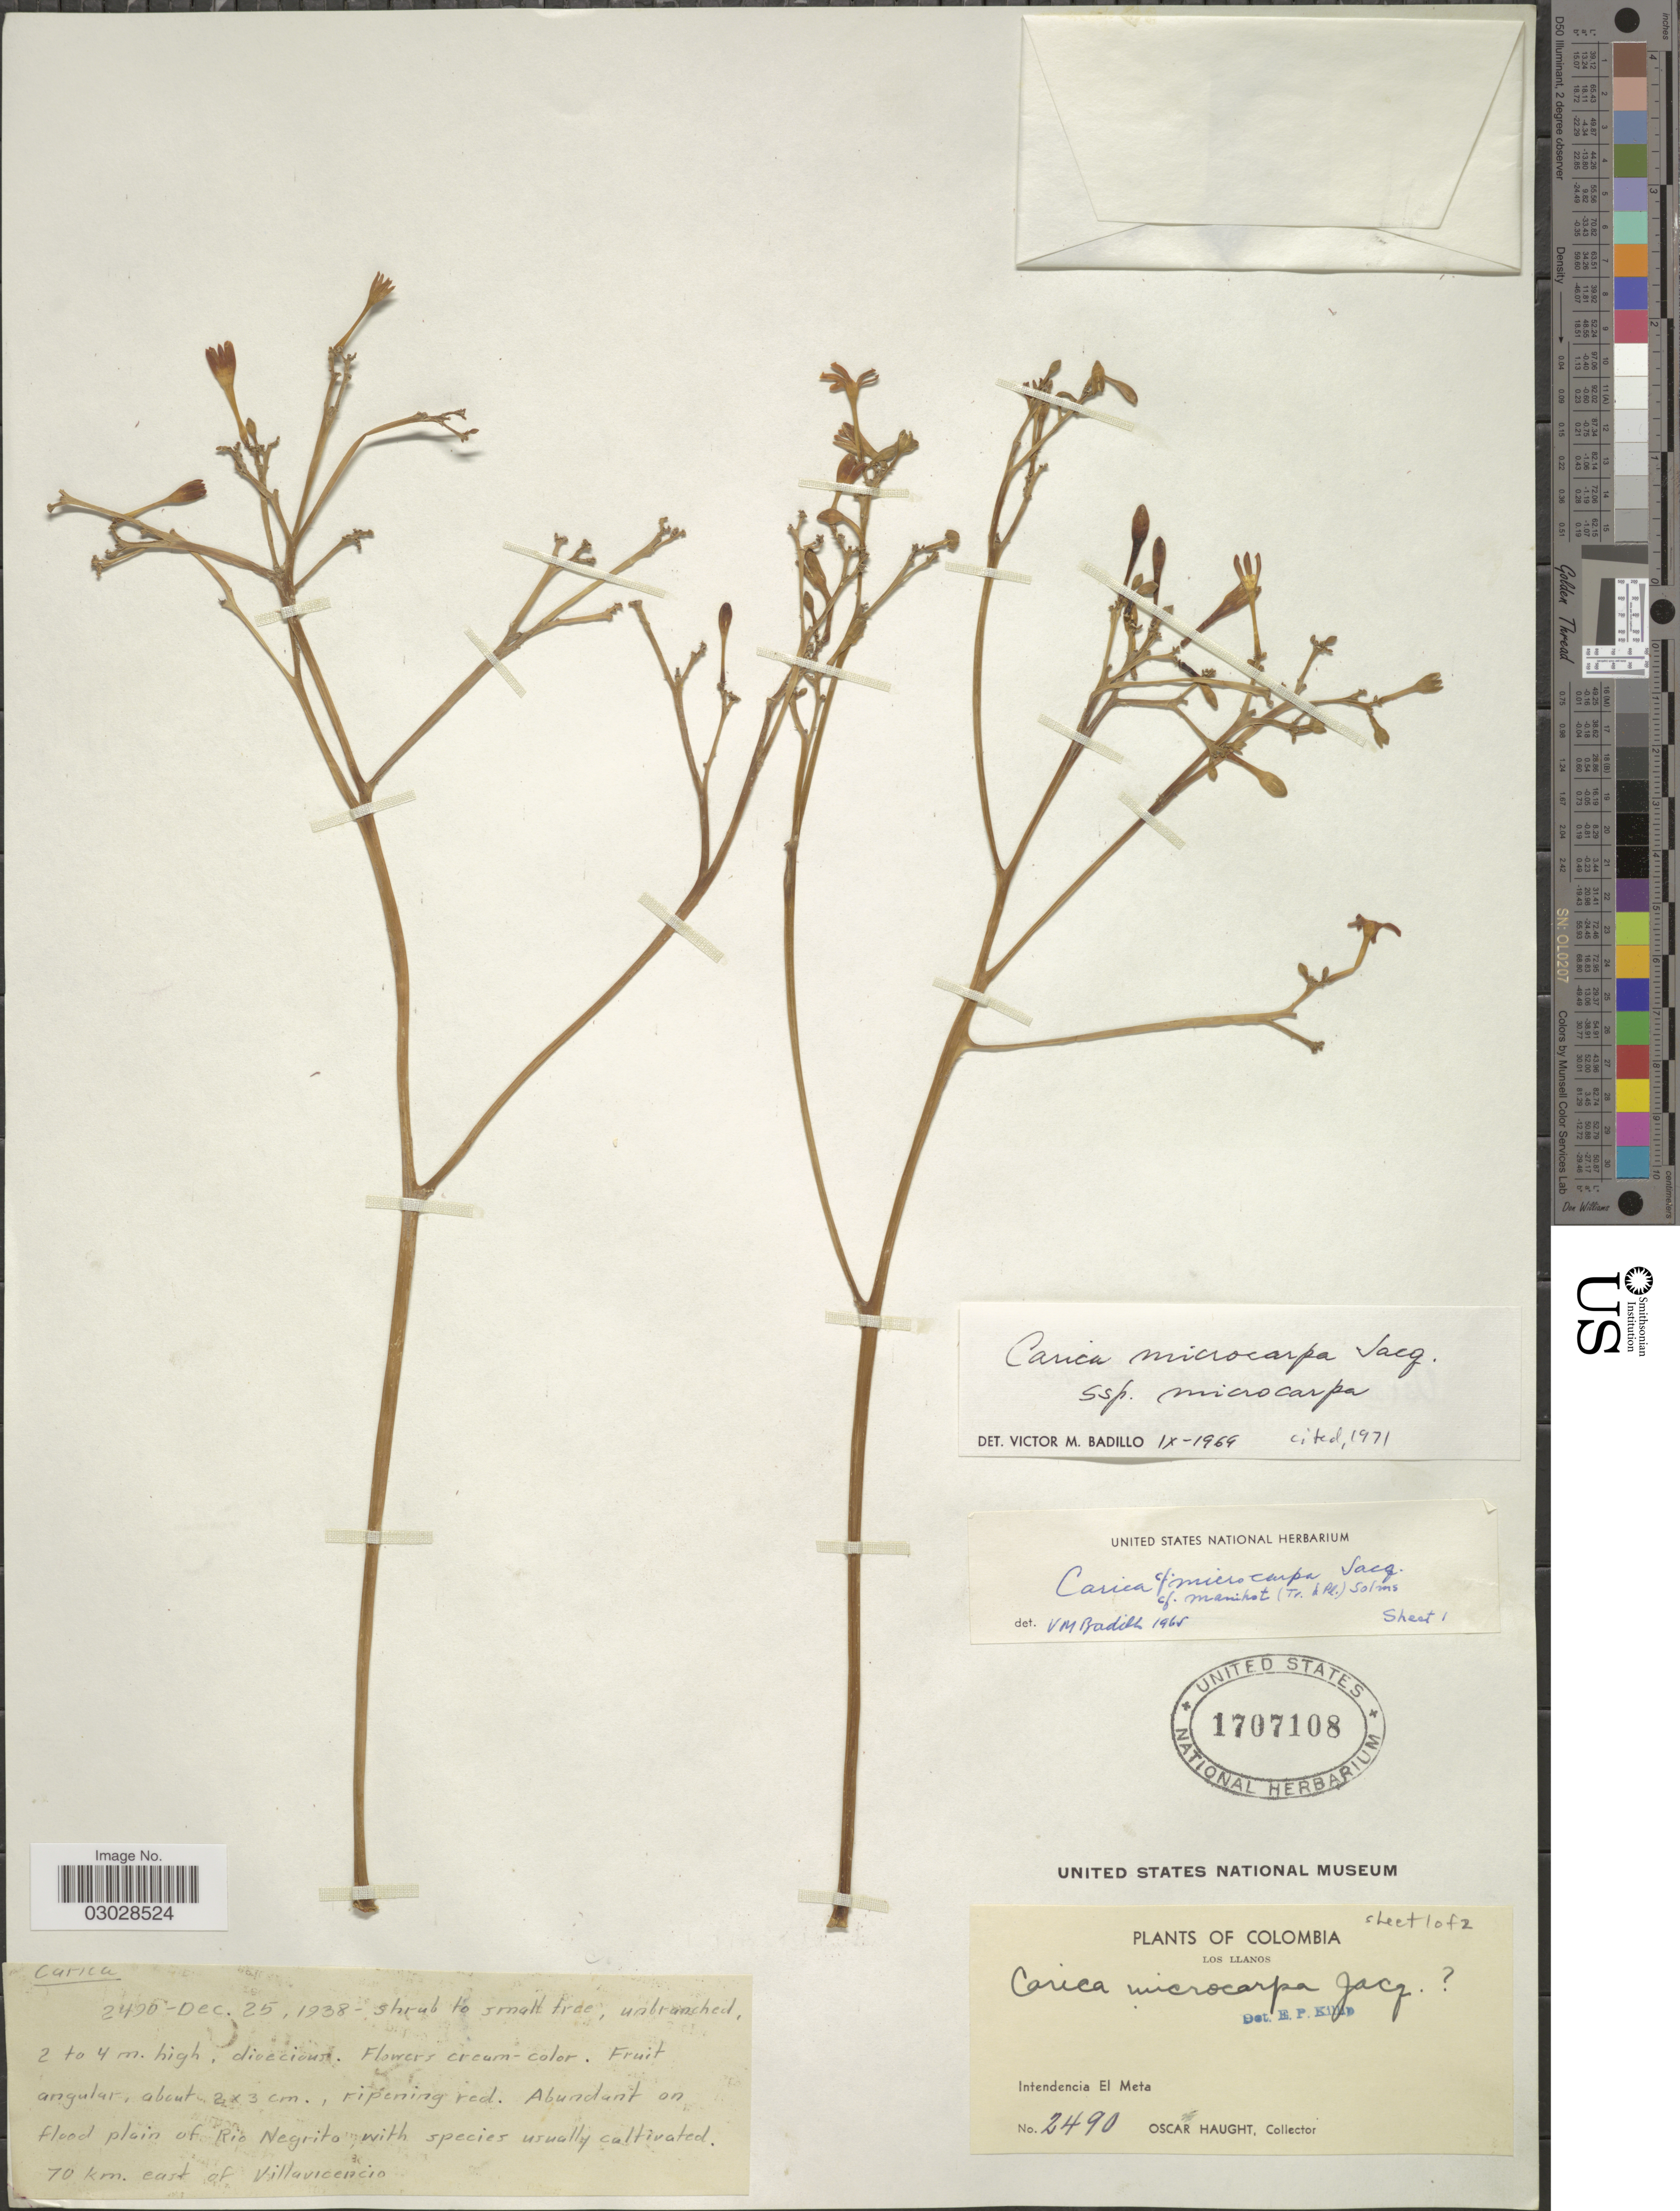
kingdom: Plantae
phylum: Tracheophyta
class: Magnoliopsida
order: Brassicales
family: Caricaceae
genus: Vasconcellea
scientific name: Vasconcellea microcarpa subsp. microcarpa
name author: (Jacq.) A. DC.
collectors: O. L. Haught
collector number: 2490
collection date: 1938-12-25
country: Colombia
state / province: Meta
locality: Los Llanos, Abundant on flood plain of Rio Negrito with species usually cultivated. 70 km. east of Villavicencio.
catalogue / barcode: US 1707108